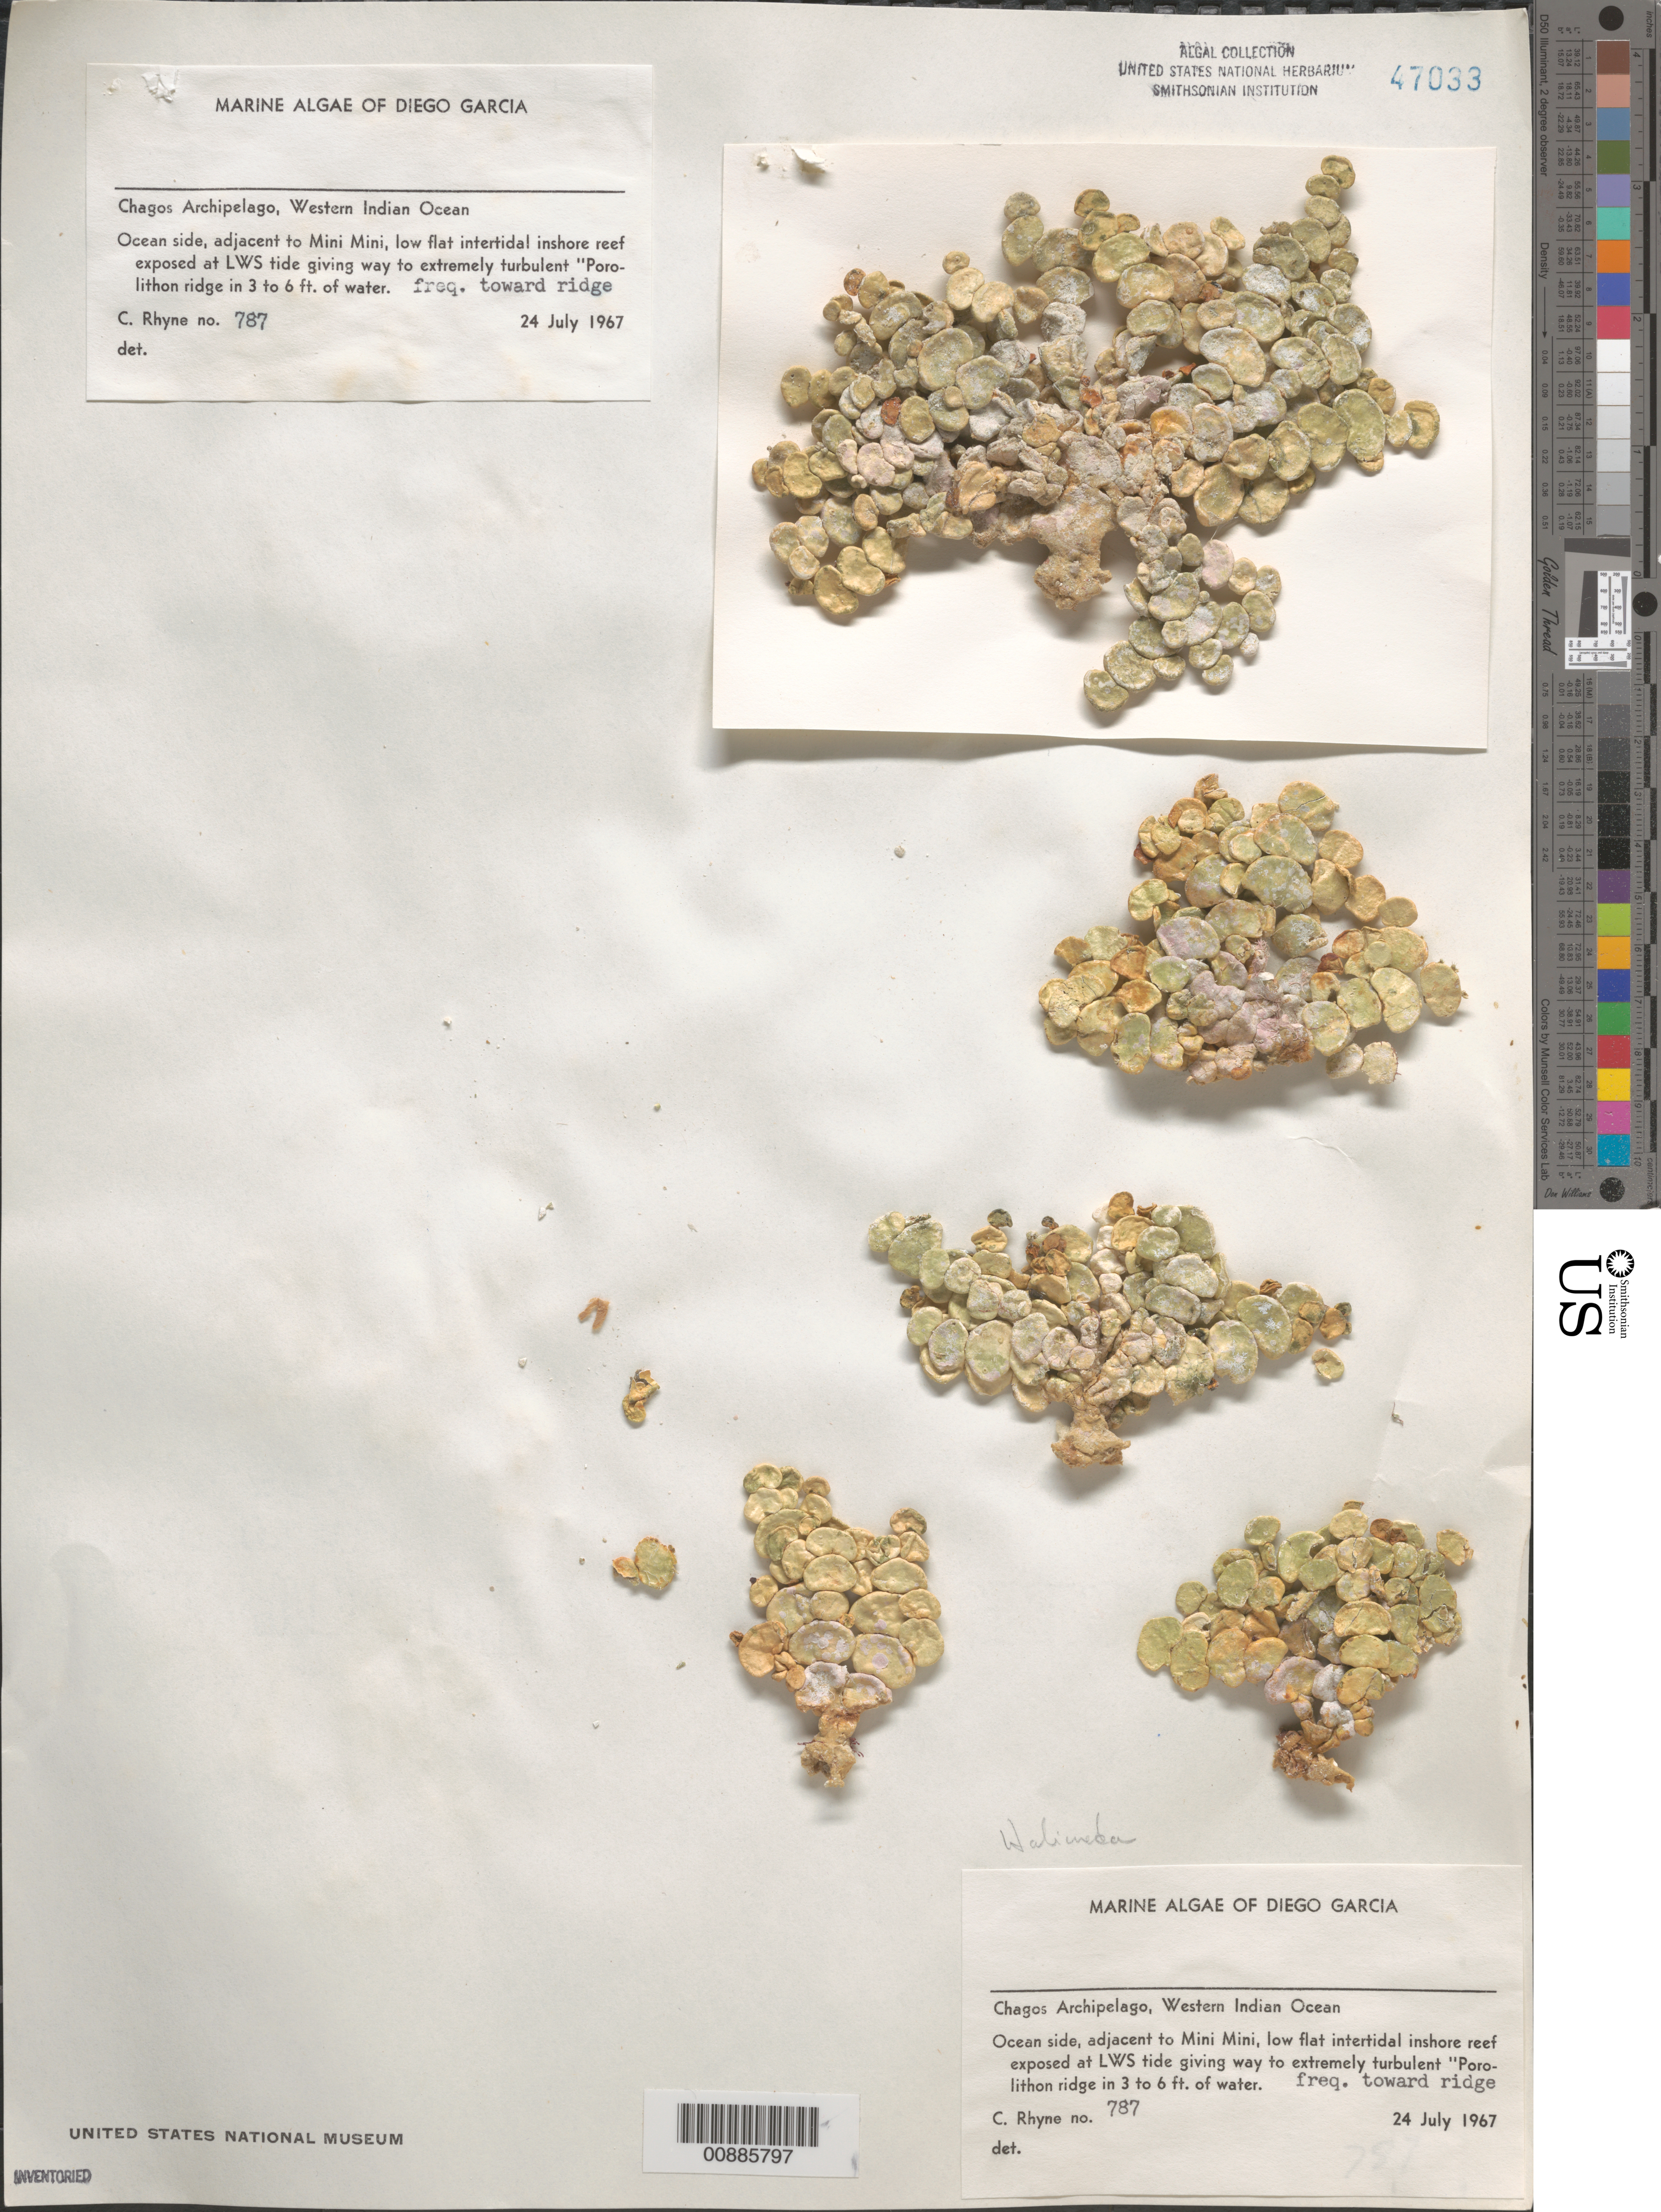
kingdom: Plantae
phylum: Chlorophyta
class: Ulvophyceae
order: Bryopsidales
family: Halimedaceae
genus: Halimeda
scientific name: Halimeda sp.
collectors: C. Rhyne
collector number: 787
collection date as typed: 24 Jul 1967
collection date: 1967-07-24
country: British Indian Ocean Territory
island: Diego Garcia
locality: Next to Mini Mini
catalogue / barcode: US 47033